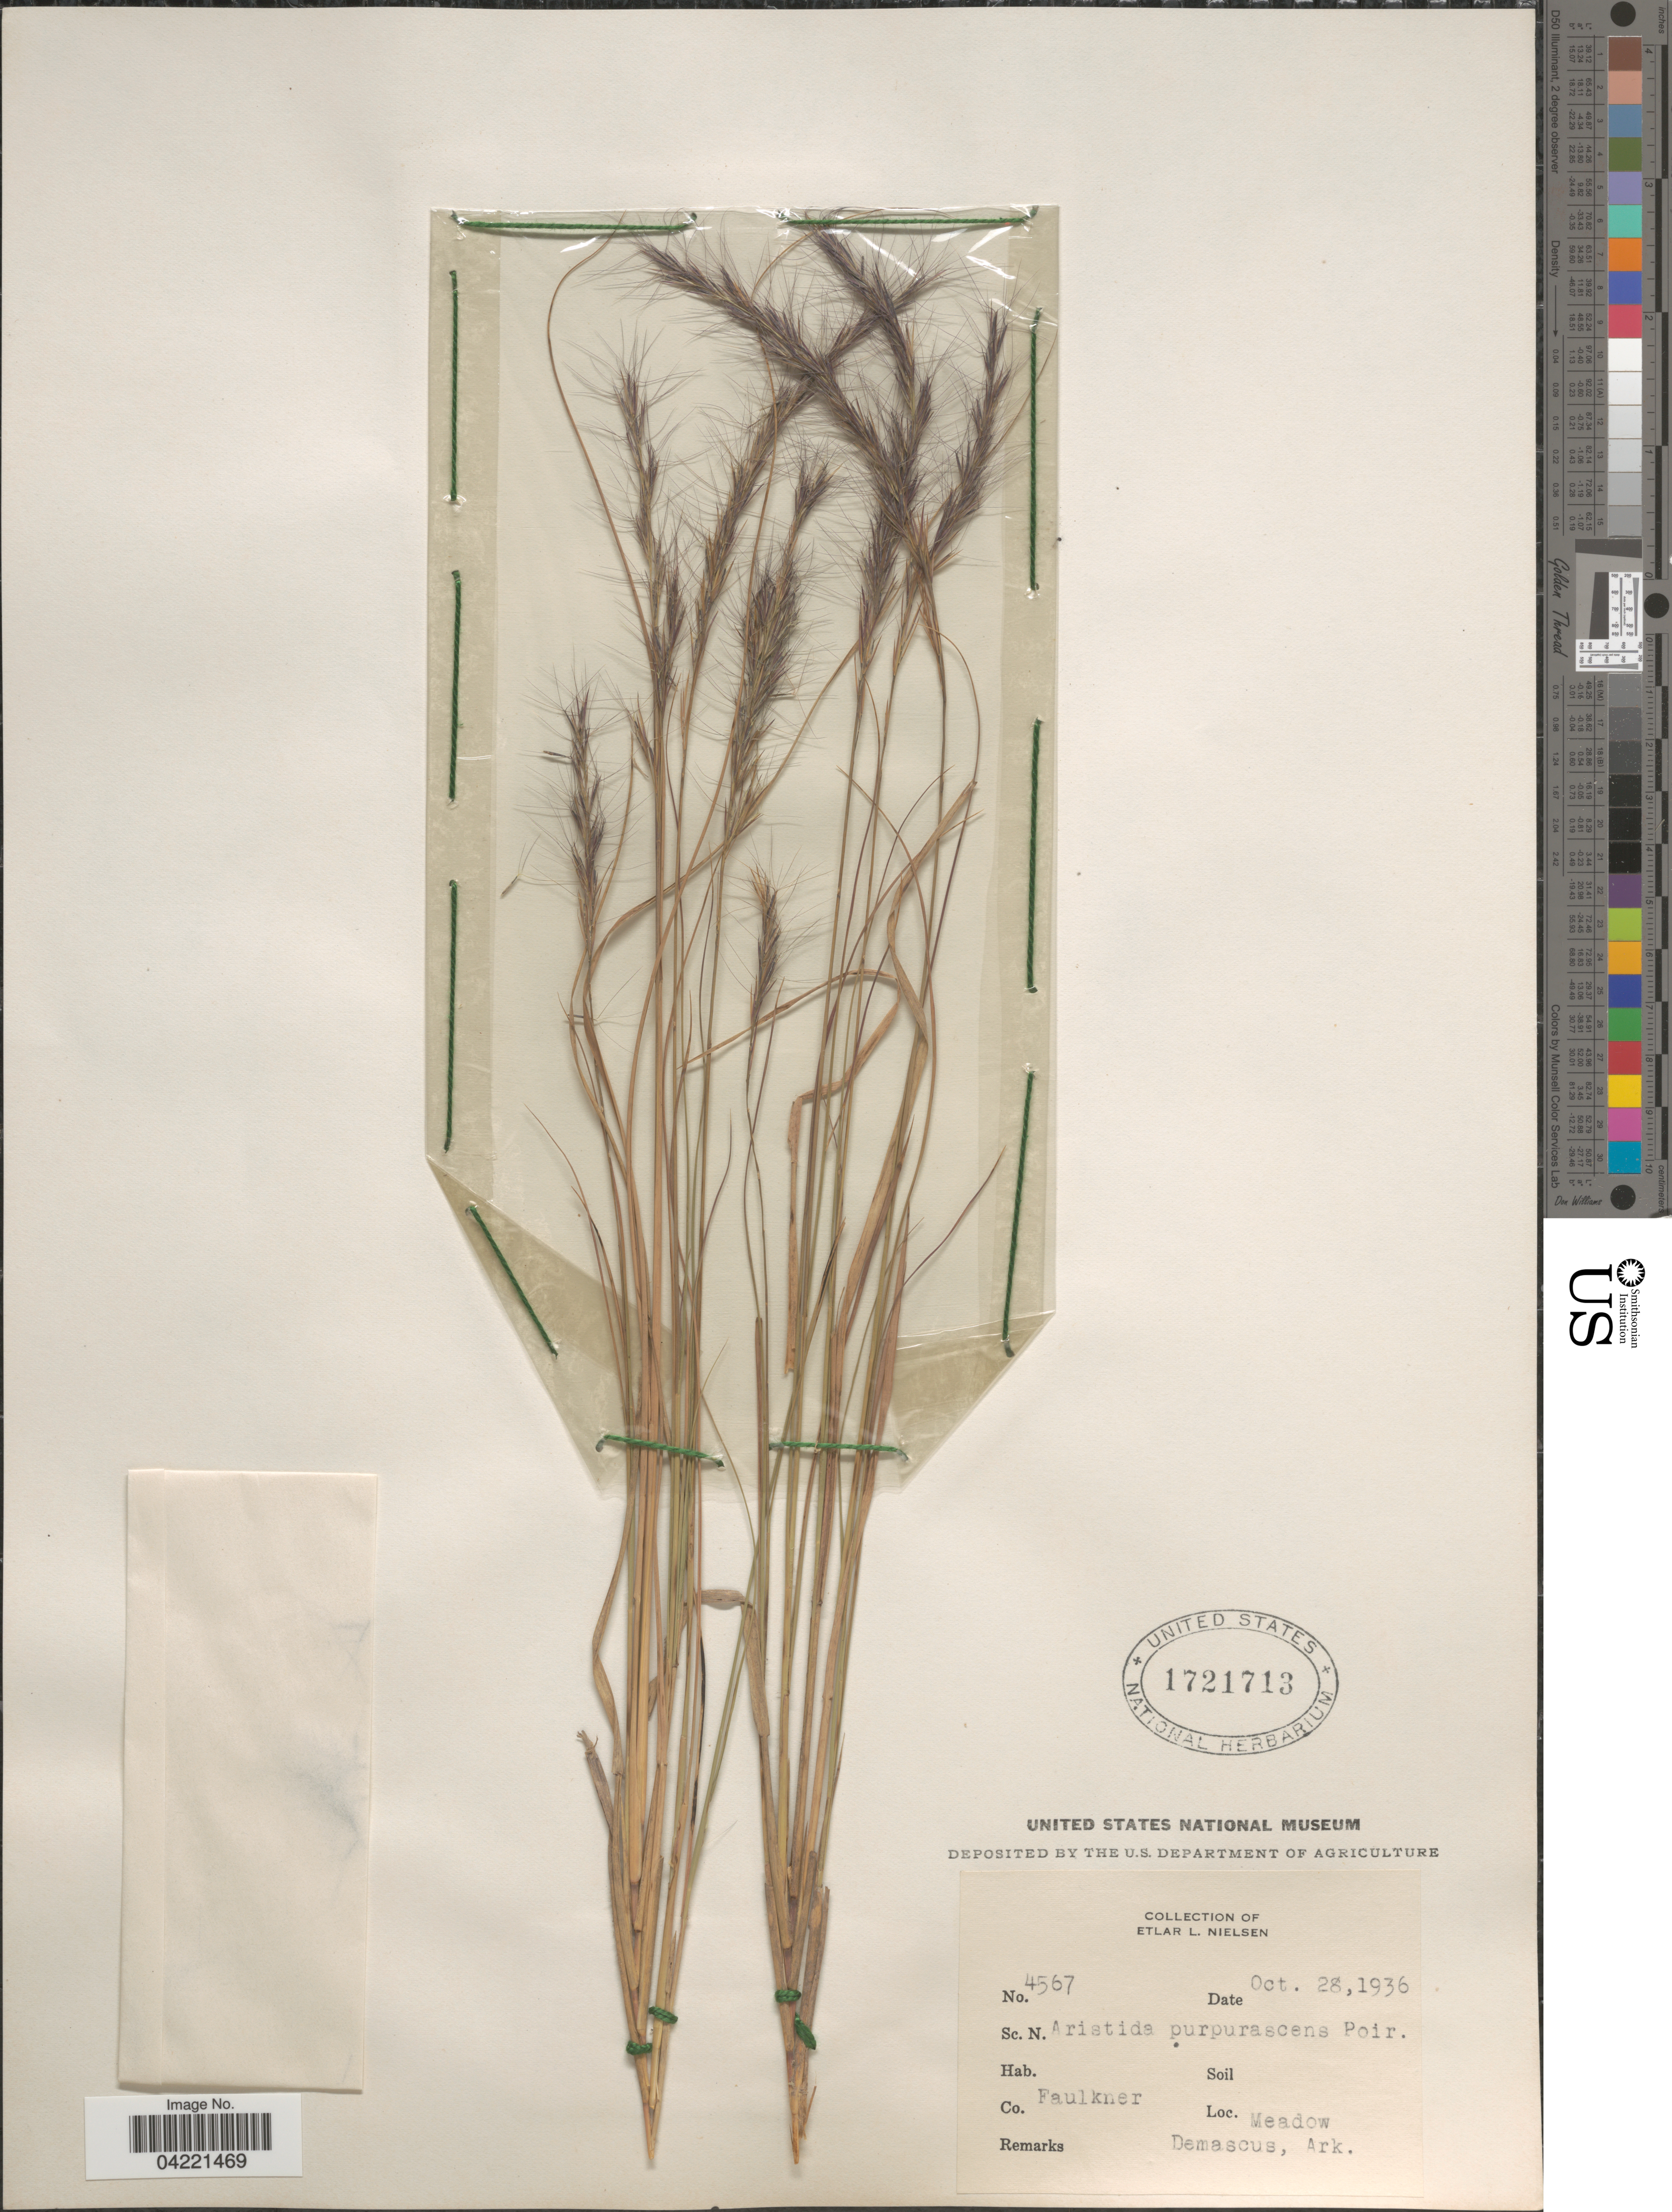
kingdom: Plantae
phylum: Tracheophyta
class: Liliopsida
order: Poales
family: Poaceae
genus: Aristida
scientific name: Aristida purpurascens var. purpurescens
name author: Poir.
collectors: E. L. Nielsen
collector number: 4567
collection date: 1936-10-28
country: United States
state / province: Arkansas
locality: Co. Faulkner. Meadow Demascus.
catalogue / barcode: US 1721713